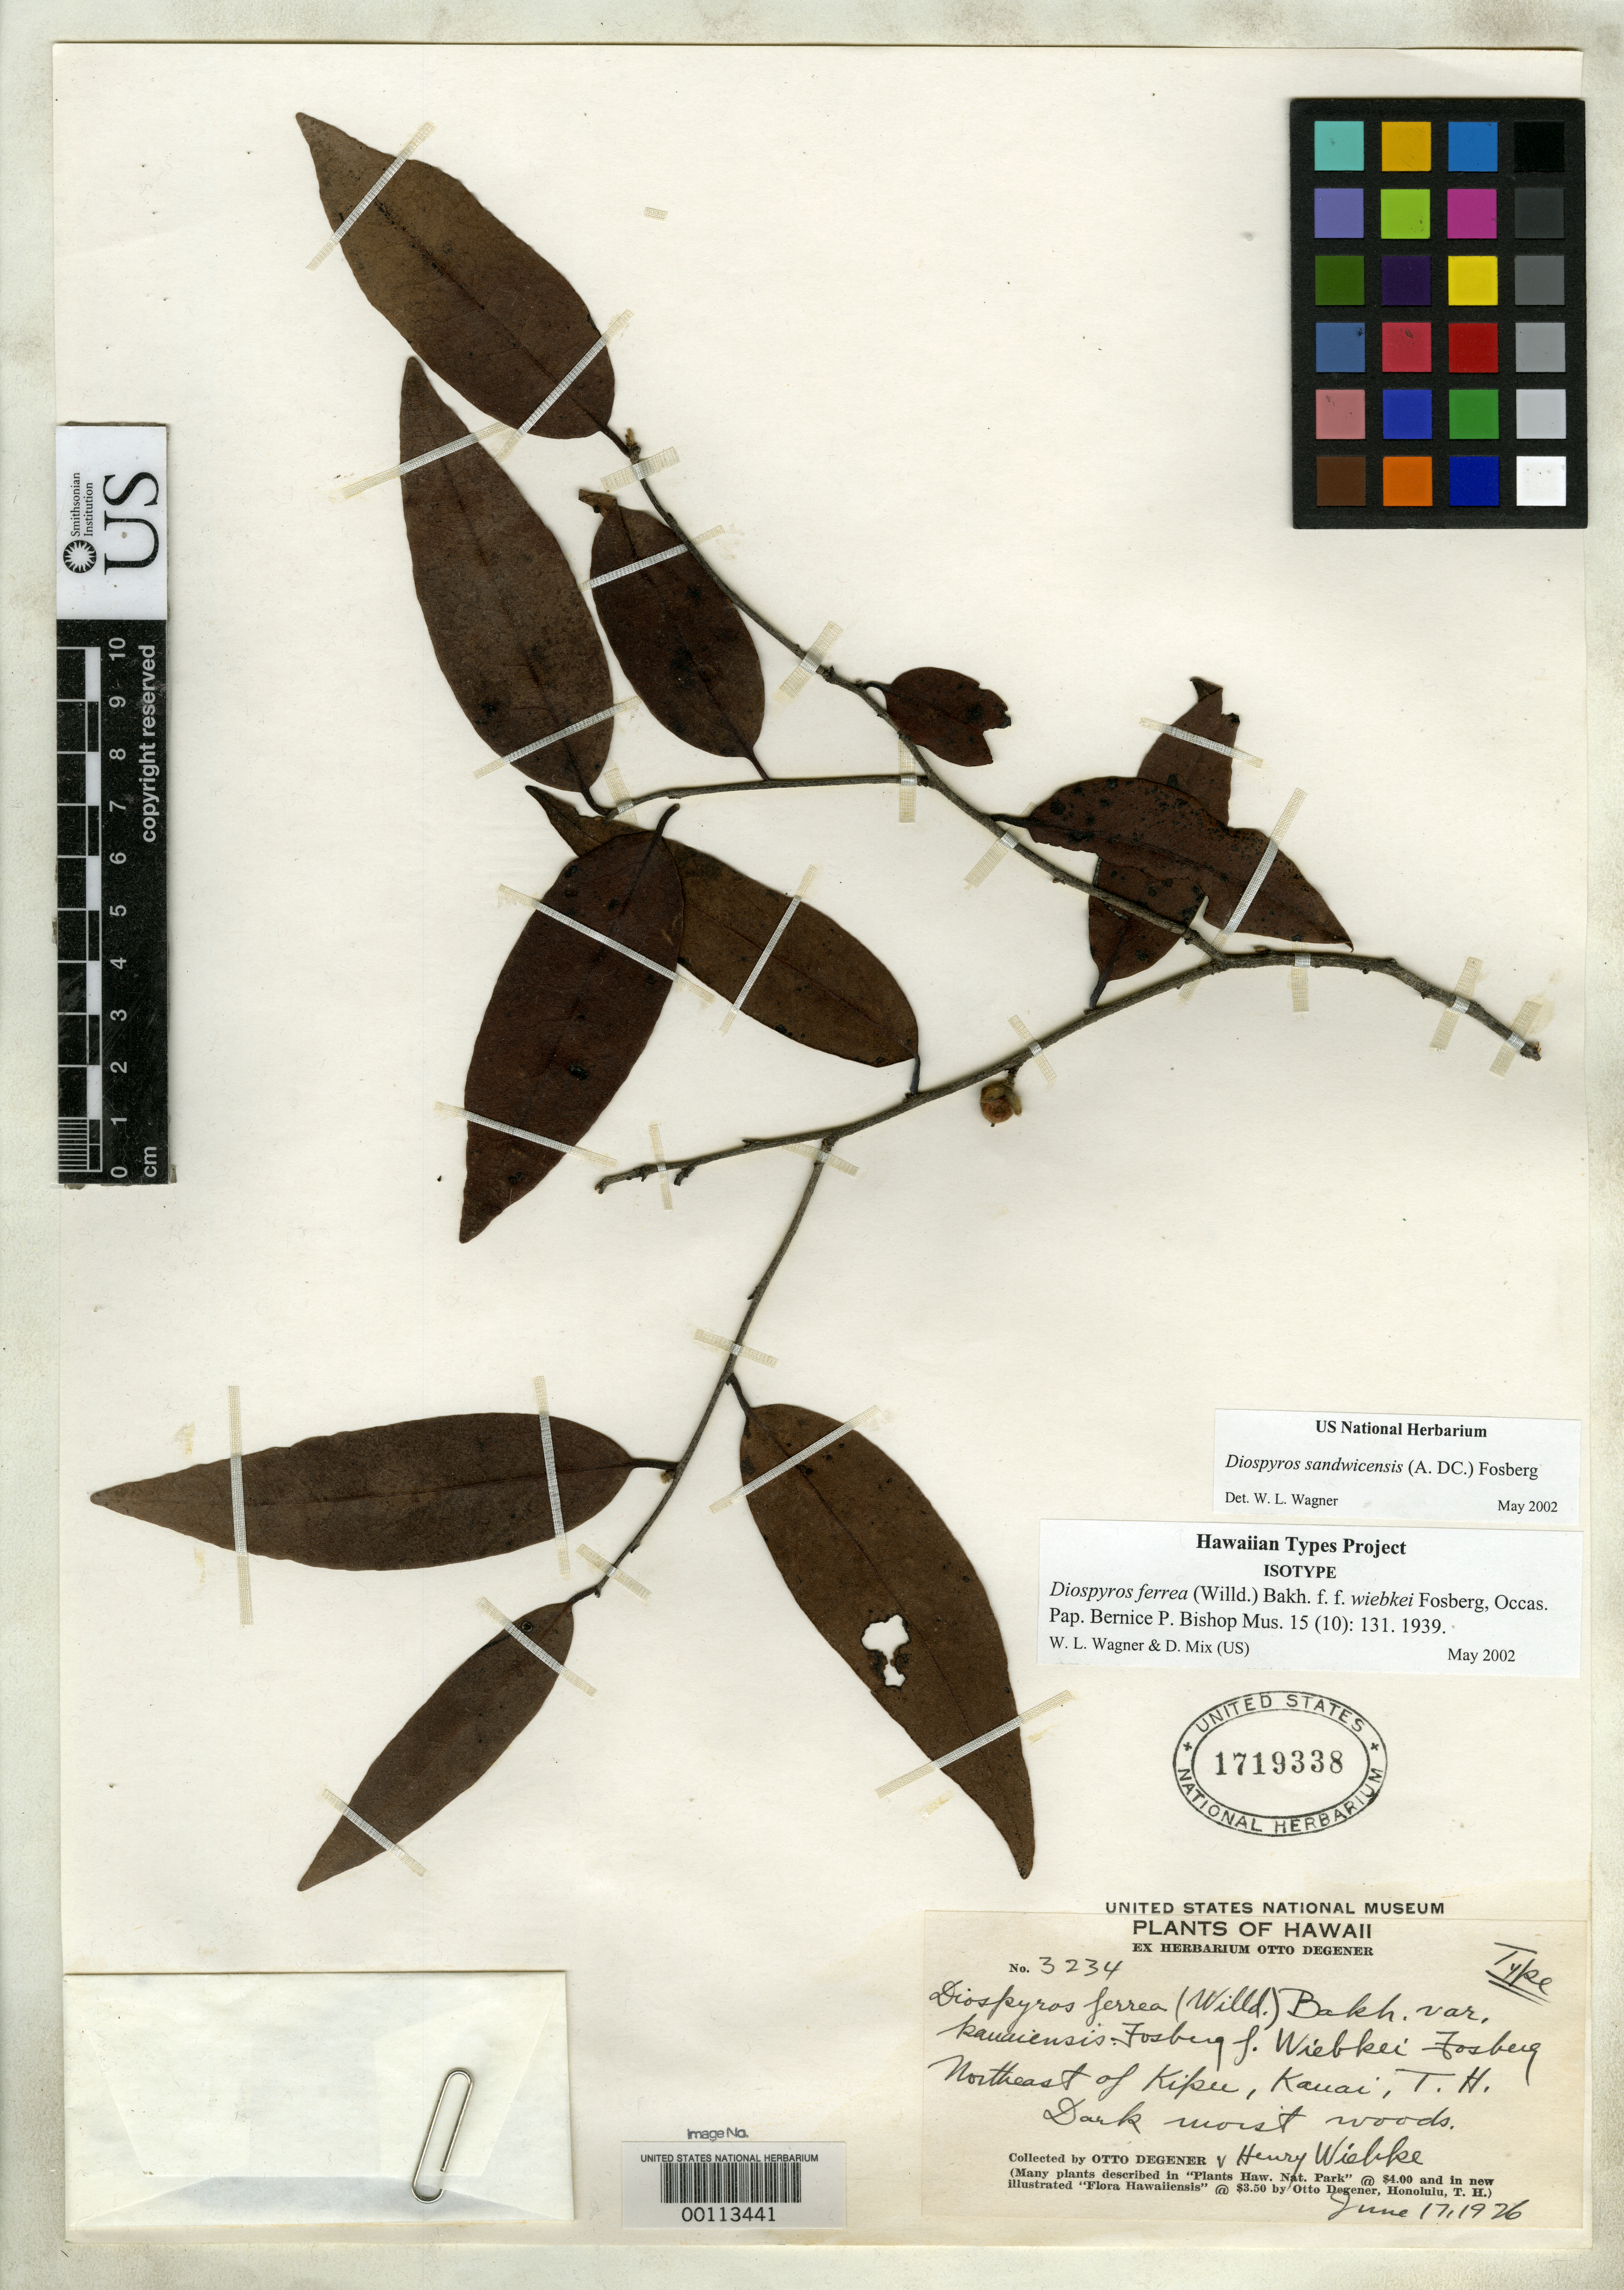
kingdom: Plantae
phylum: Tracheophyta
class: Magnoliopsida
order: Ericales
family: Ebenaceae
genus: Diospyros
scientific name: Diospyros ferrea f. weibkei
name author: Fosberg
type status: Isotype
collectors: O. Degener & H. Wiebke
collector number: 3234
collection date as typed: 17 Jun 1926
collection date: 1926-06-17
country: United States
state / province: Hawaii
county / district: Kauai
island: Kaua'i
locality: NE of Kipu.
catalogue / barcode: US 1719338